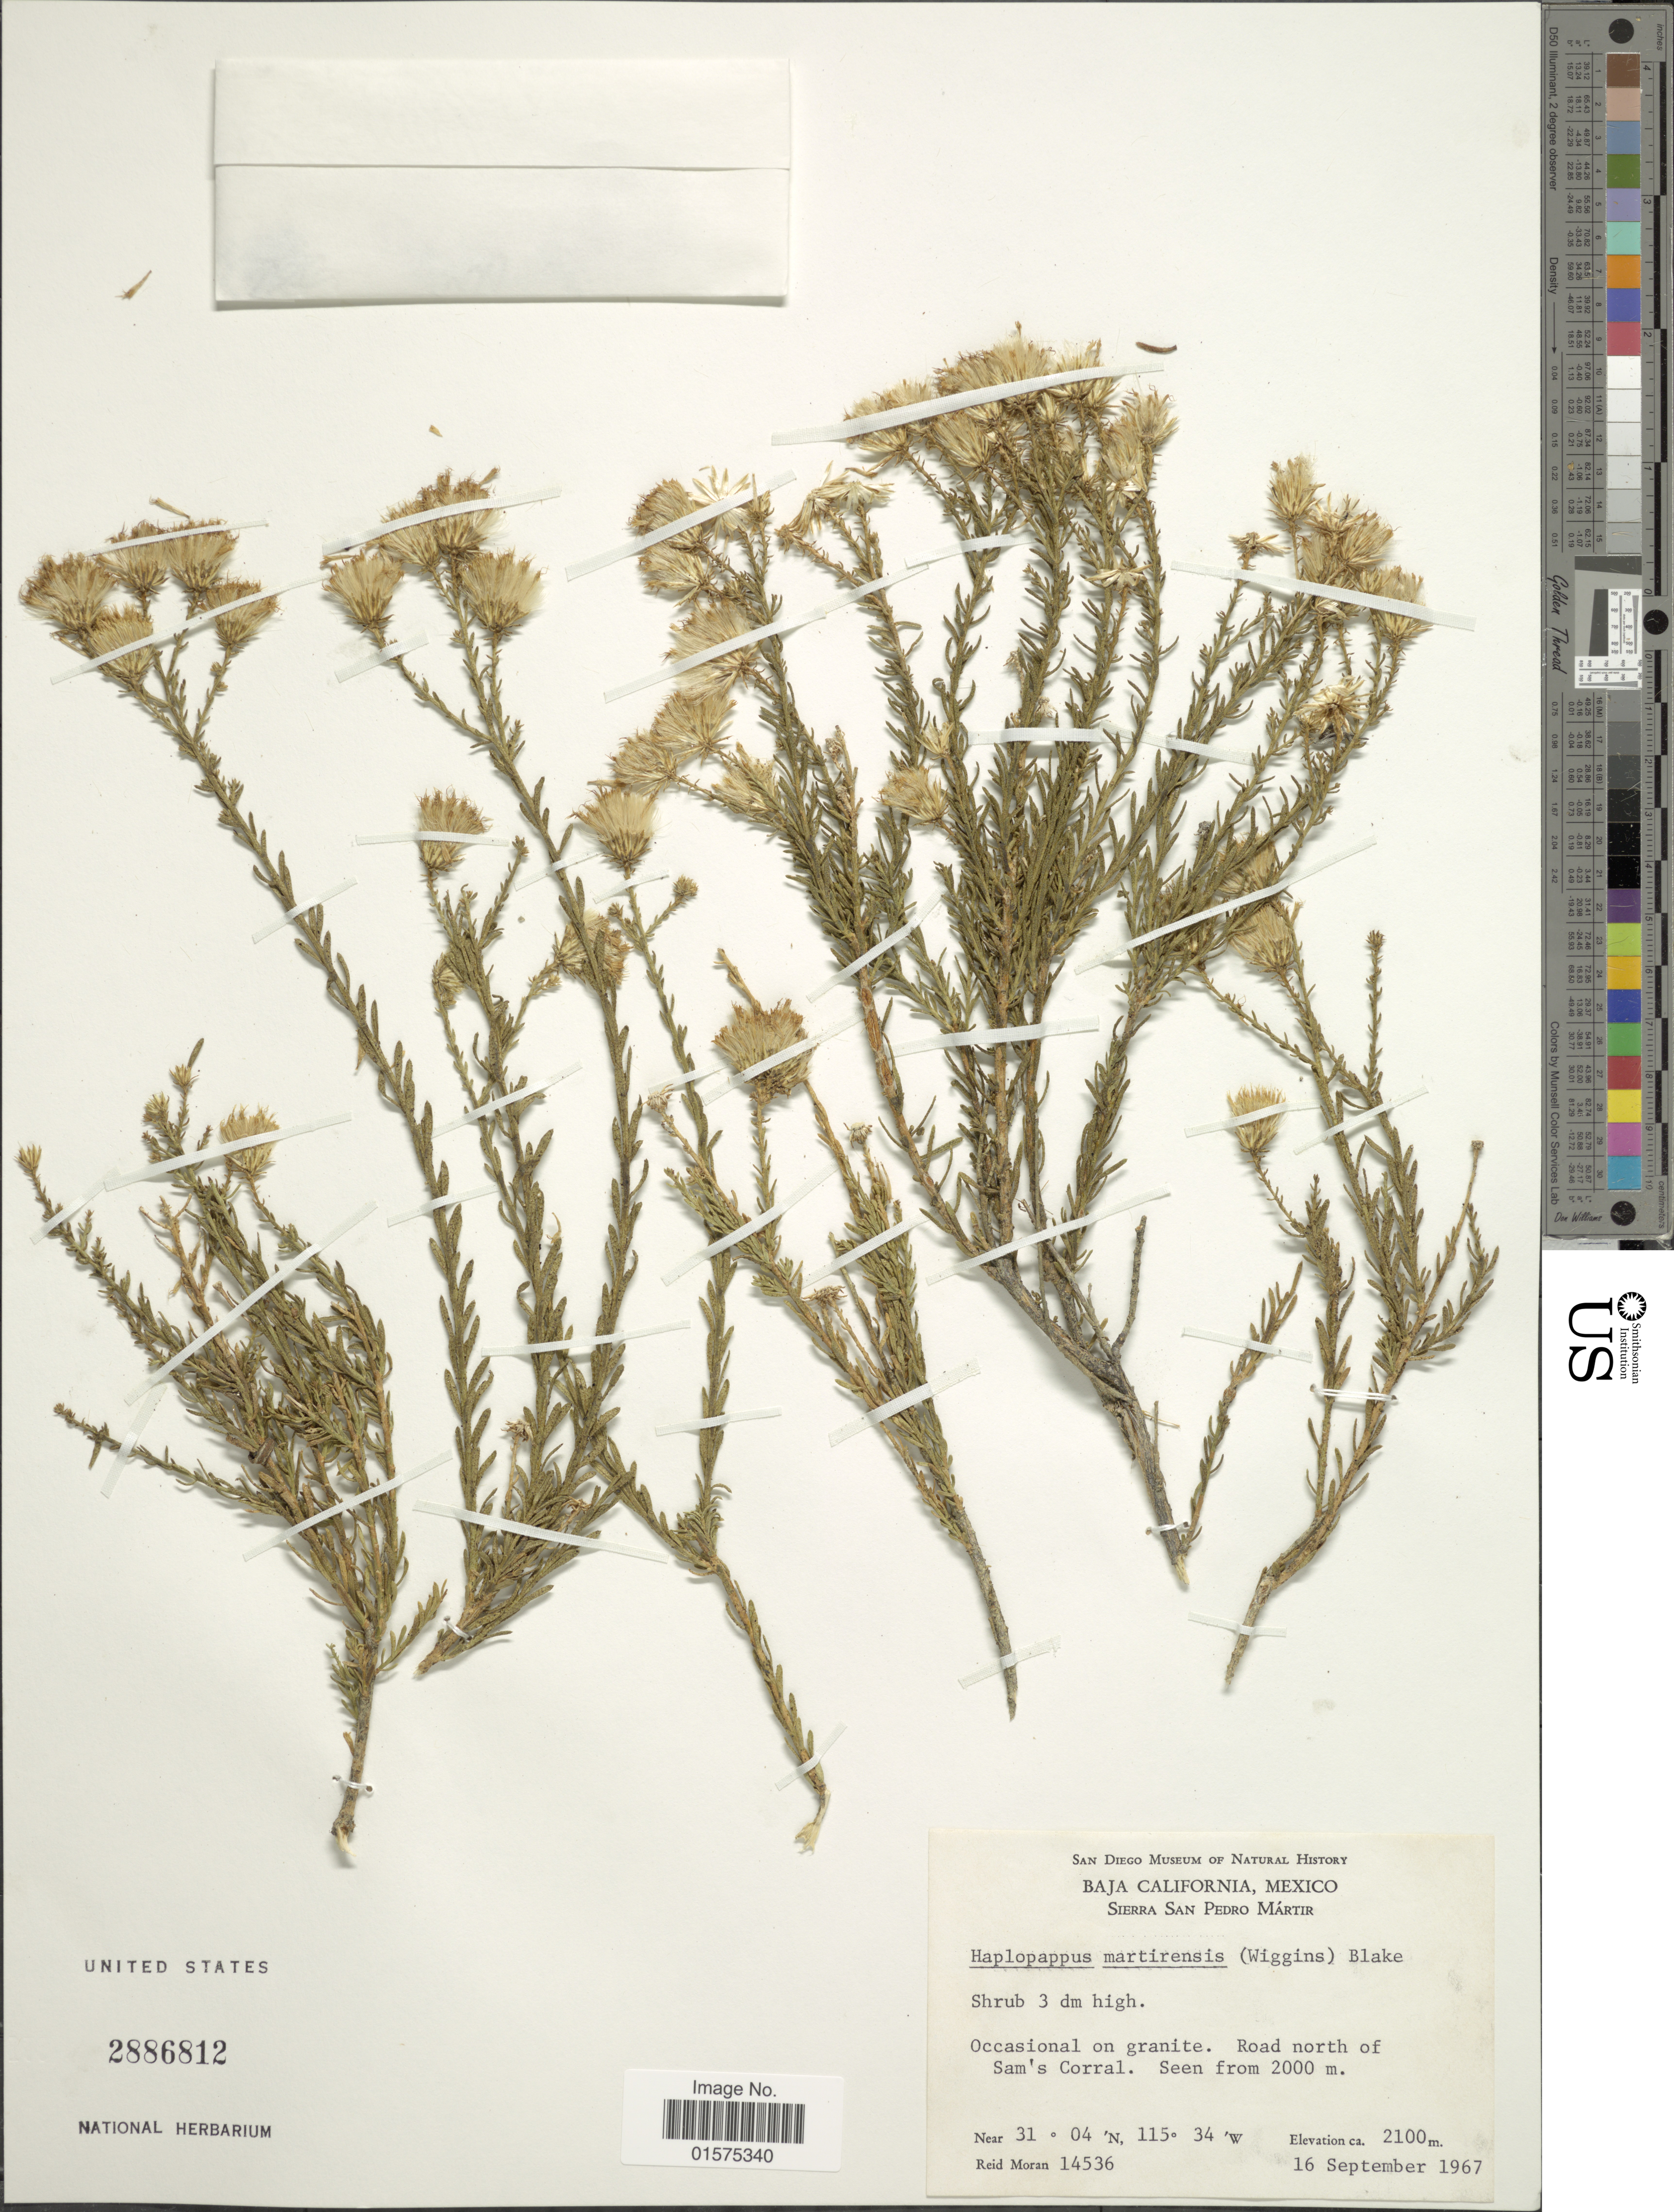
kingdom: Plantae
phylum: Tracheophyta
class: Magnoliopsida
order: Asterales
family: Asteraceae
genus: Ericameria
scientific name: Ericameria martirensis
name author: Wiggins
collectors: R. V. Moran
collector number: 14536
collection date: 1967-09-16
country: Mexico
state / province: Baja California Sur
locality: Sierra San Pedro Mártir. Road north of Sam's Corral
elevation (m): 2000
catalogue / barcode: US 2886812